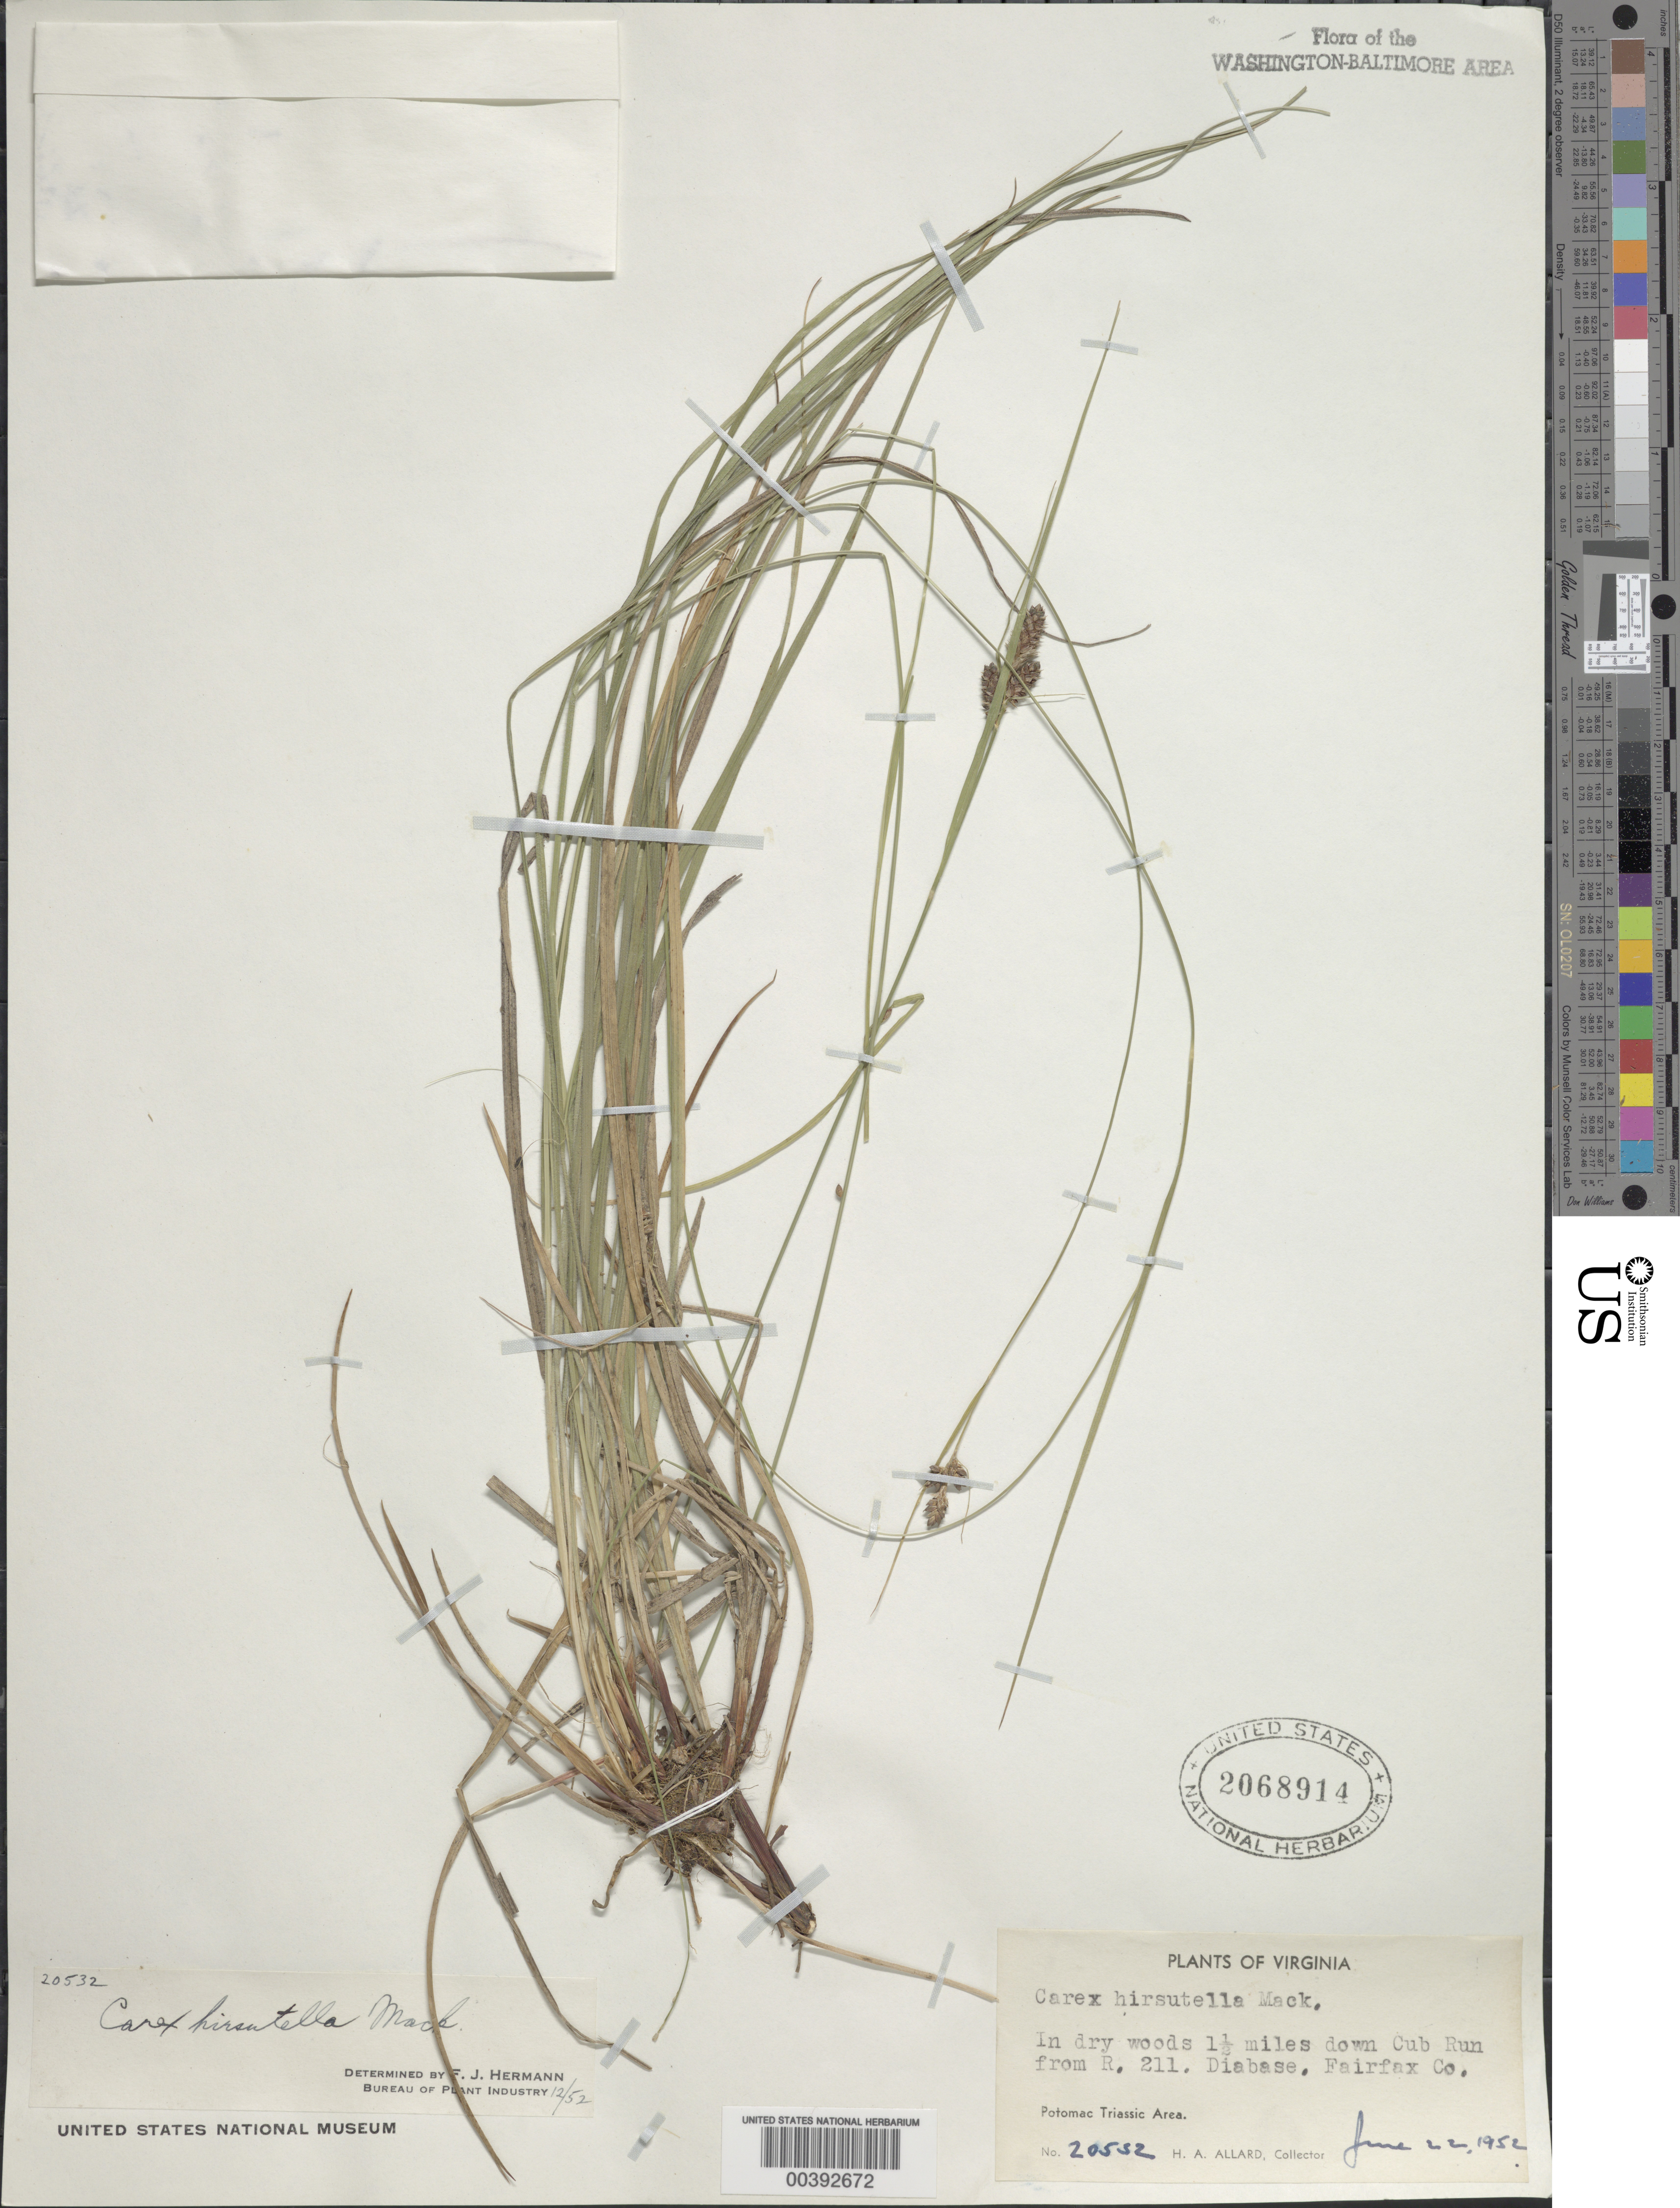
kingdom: Plantae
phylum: Tracheophyta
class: Liliopsida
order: Poales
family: Cyperaceae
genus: Carex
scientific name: Carex hirsutella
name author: Mack.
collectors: H. A. Allard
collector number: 20532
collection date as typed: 22 Jun 1952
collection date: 1952-06-22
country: United States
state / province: Virginia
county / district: Fairfax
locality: downstream from Route 211 on Cub Run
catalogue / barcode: US 2068914